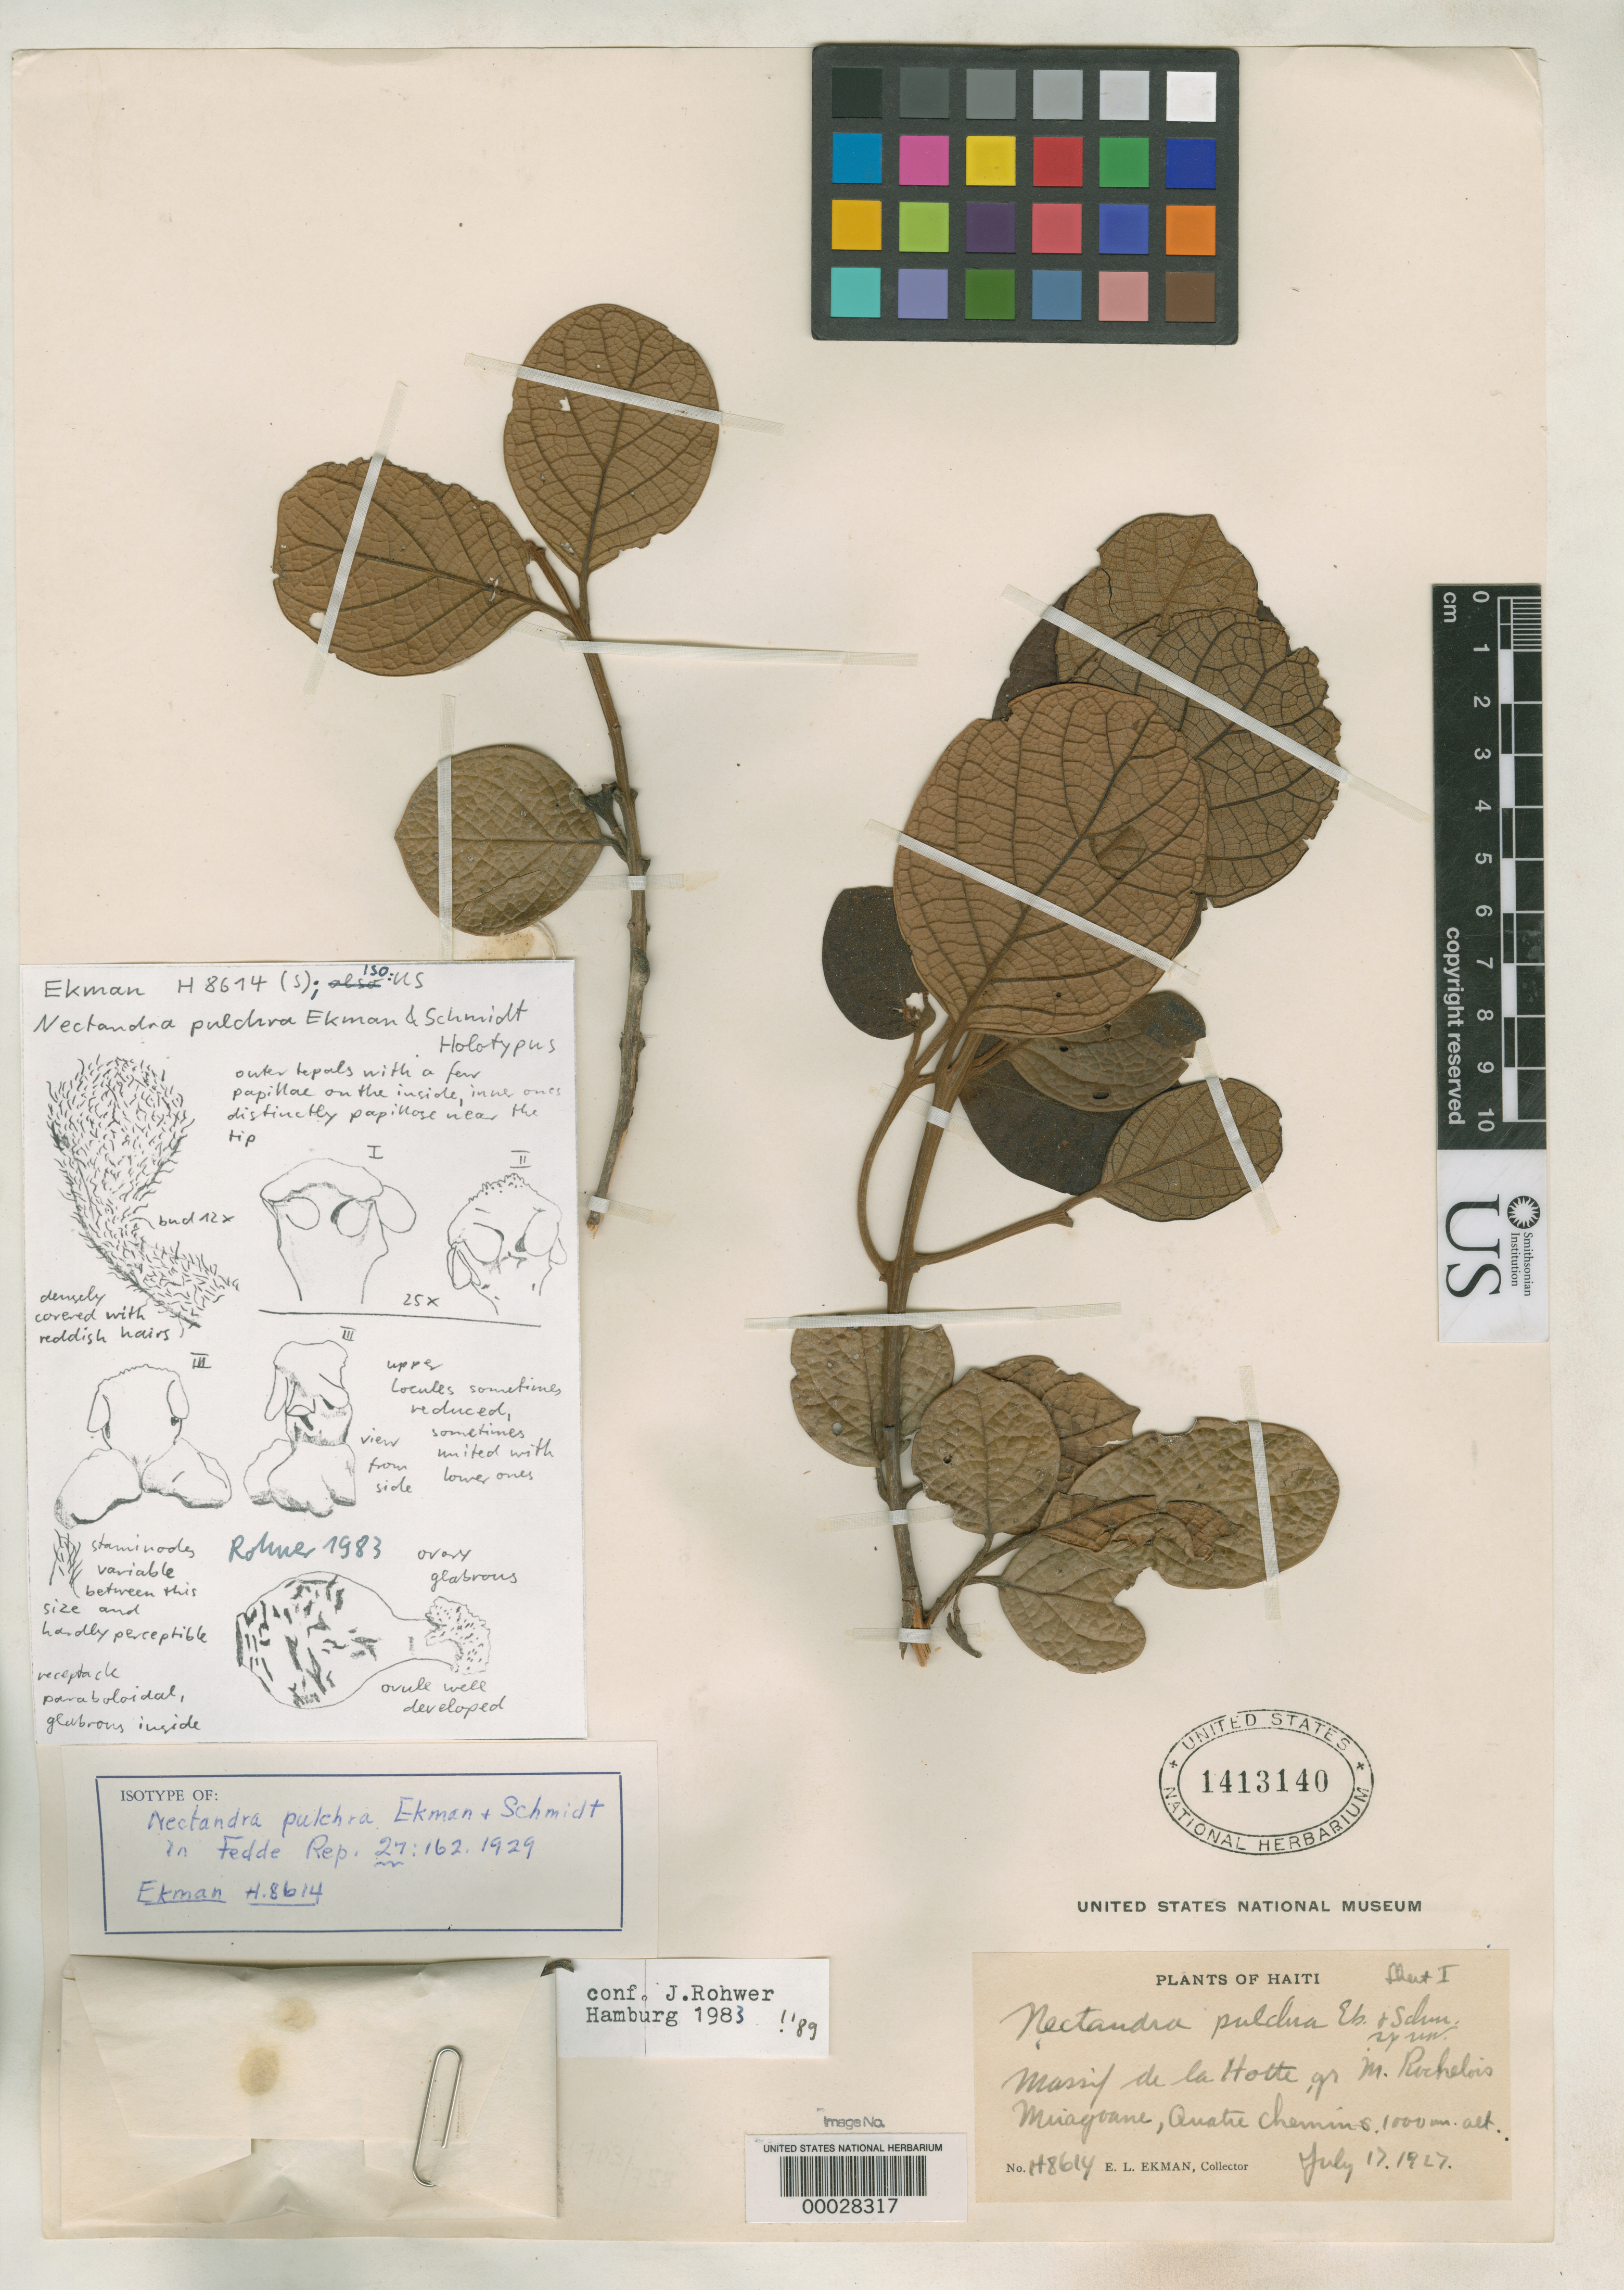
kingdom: Plantae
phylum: Tracheophyta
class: Magnoliopsida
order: Laurales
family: Lauraceae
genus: Nectandra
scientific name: Nectandra pulchra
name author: Ekman & O.C. Schmidt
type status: Isotype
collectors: E. L. Ekman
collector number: H 8614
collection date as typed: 17 Jul 1927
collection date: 1927-07-17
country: Haiti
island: Hispaniola Island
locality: Massif de La Hotte, Gr m. Rochelois Miragroane, Quatre Chemins.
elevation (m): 1000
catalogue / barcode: US 1413140